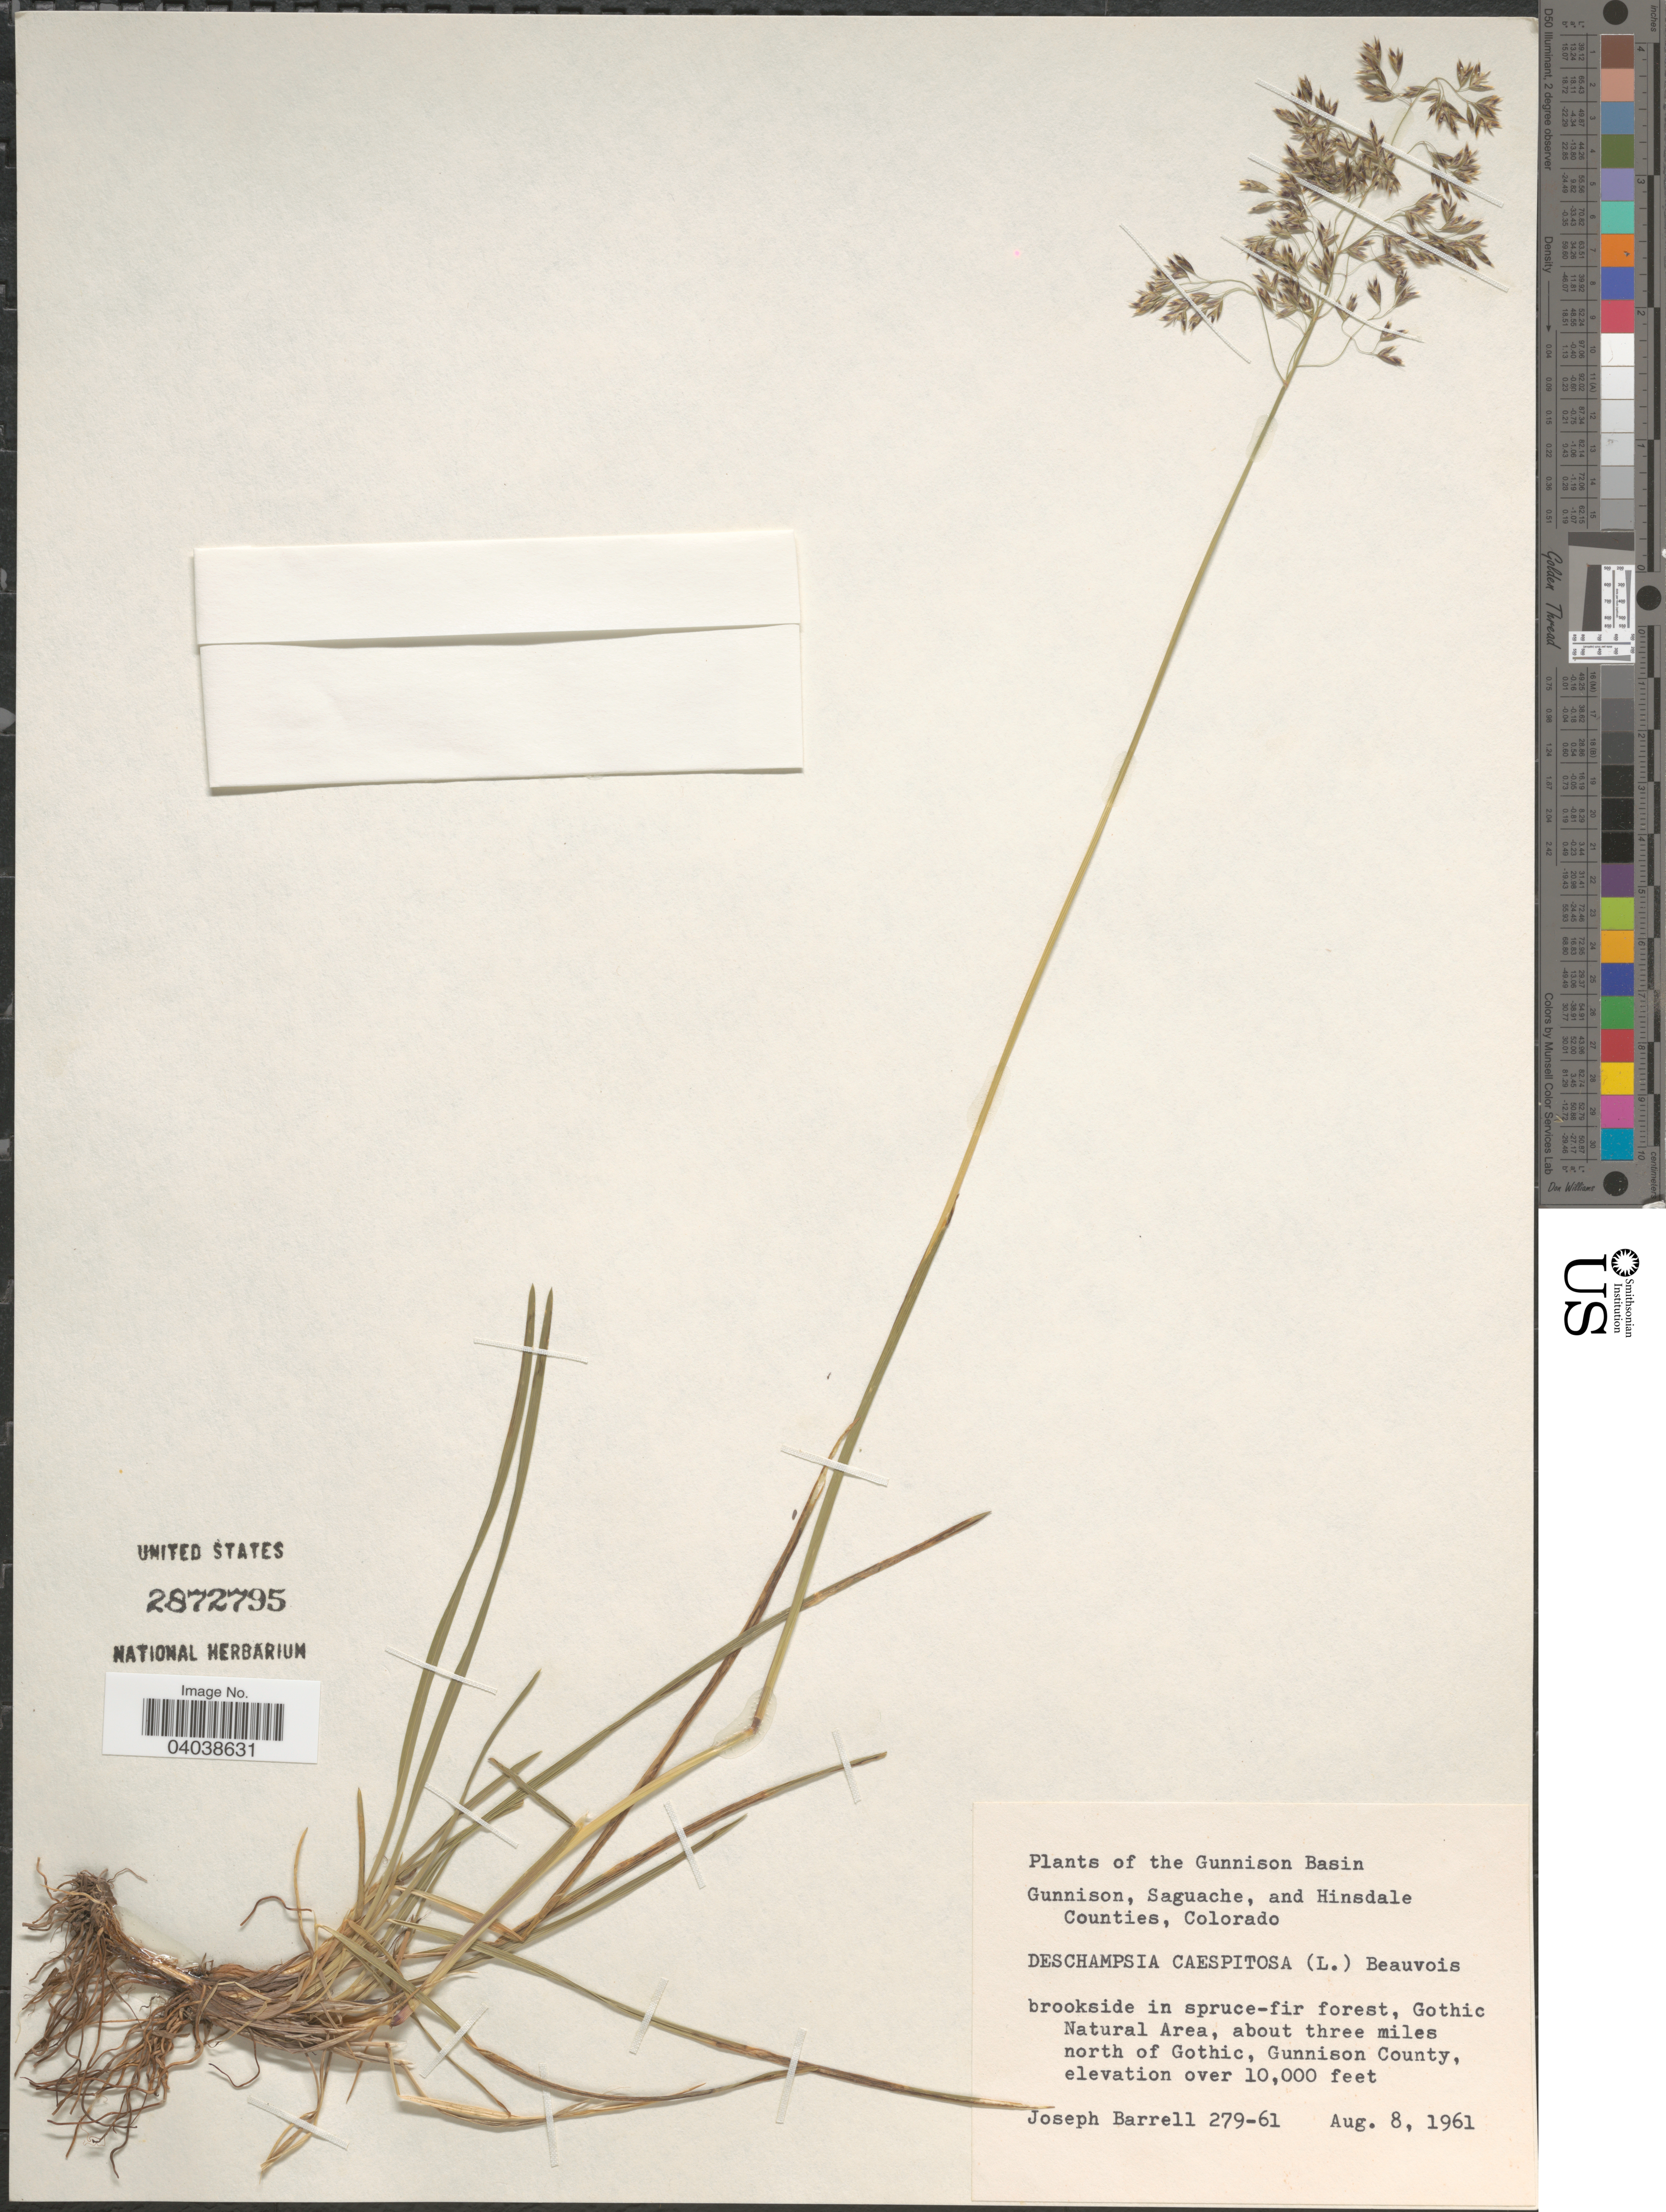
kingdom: Plantae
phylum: Tracheophyta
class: Liliopsida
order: Poales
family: Poaceae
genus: Deschampsia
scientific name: Deschampsia cespitosa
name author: (L.) P. Beauv.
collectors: J. Barrell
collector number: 279-61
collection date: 1961-08-08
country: United States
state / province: Colorado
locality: Gunnison Basin. Gothic Natural Area, about three miles north of Gothic, Gunnison County.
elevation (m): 3048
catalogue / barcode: US 2872795